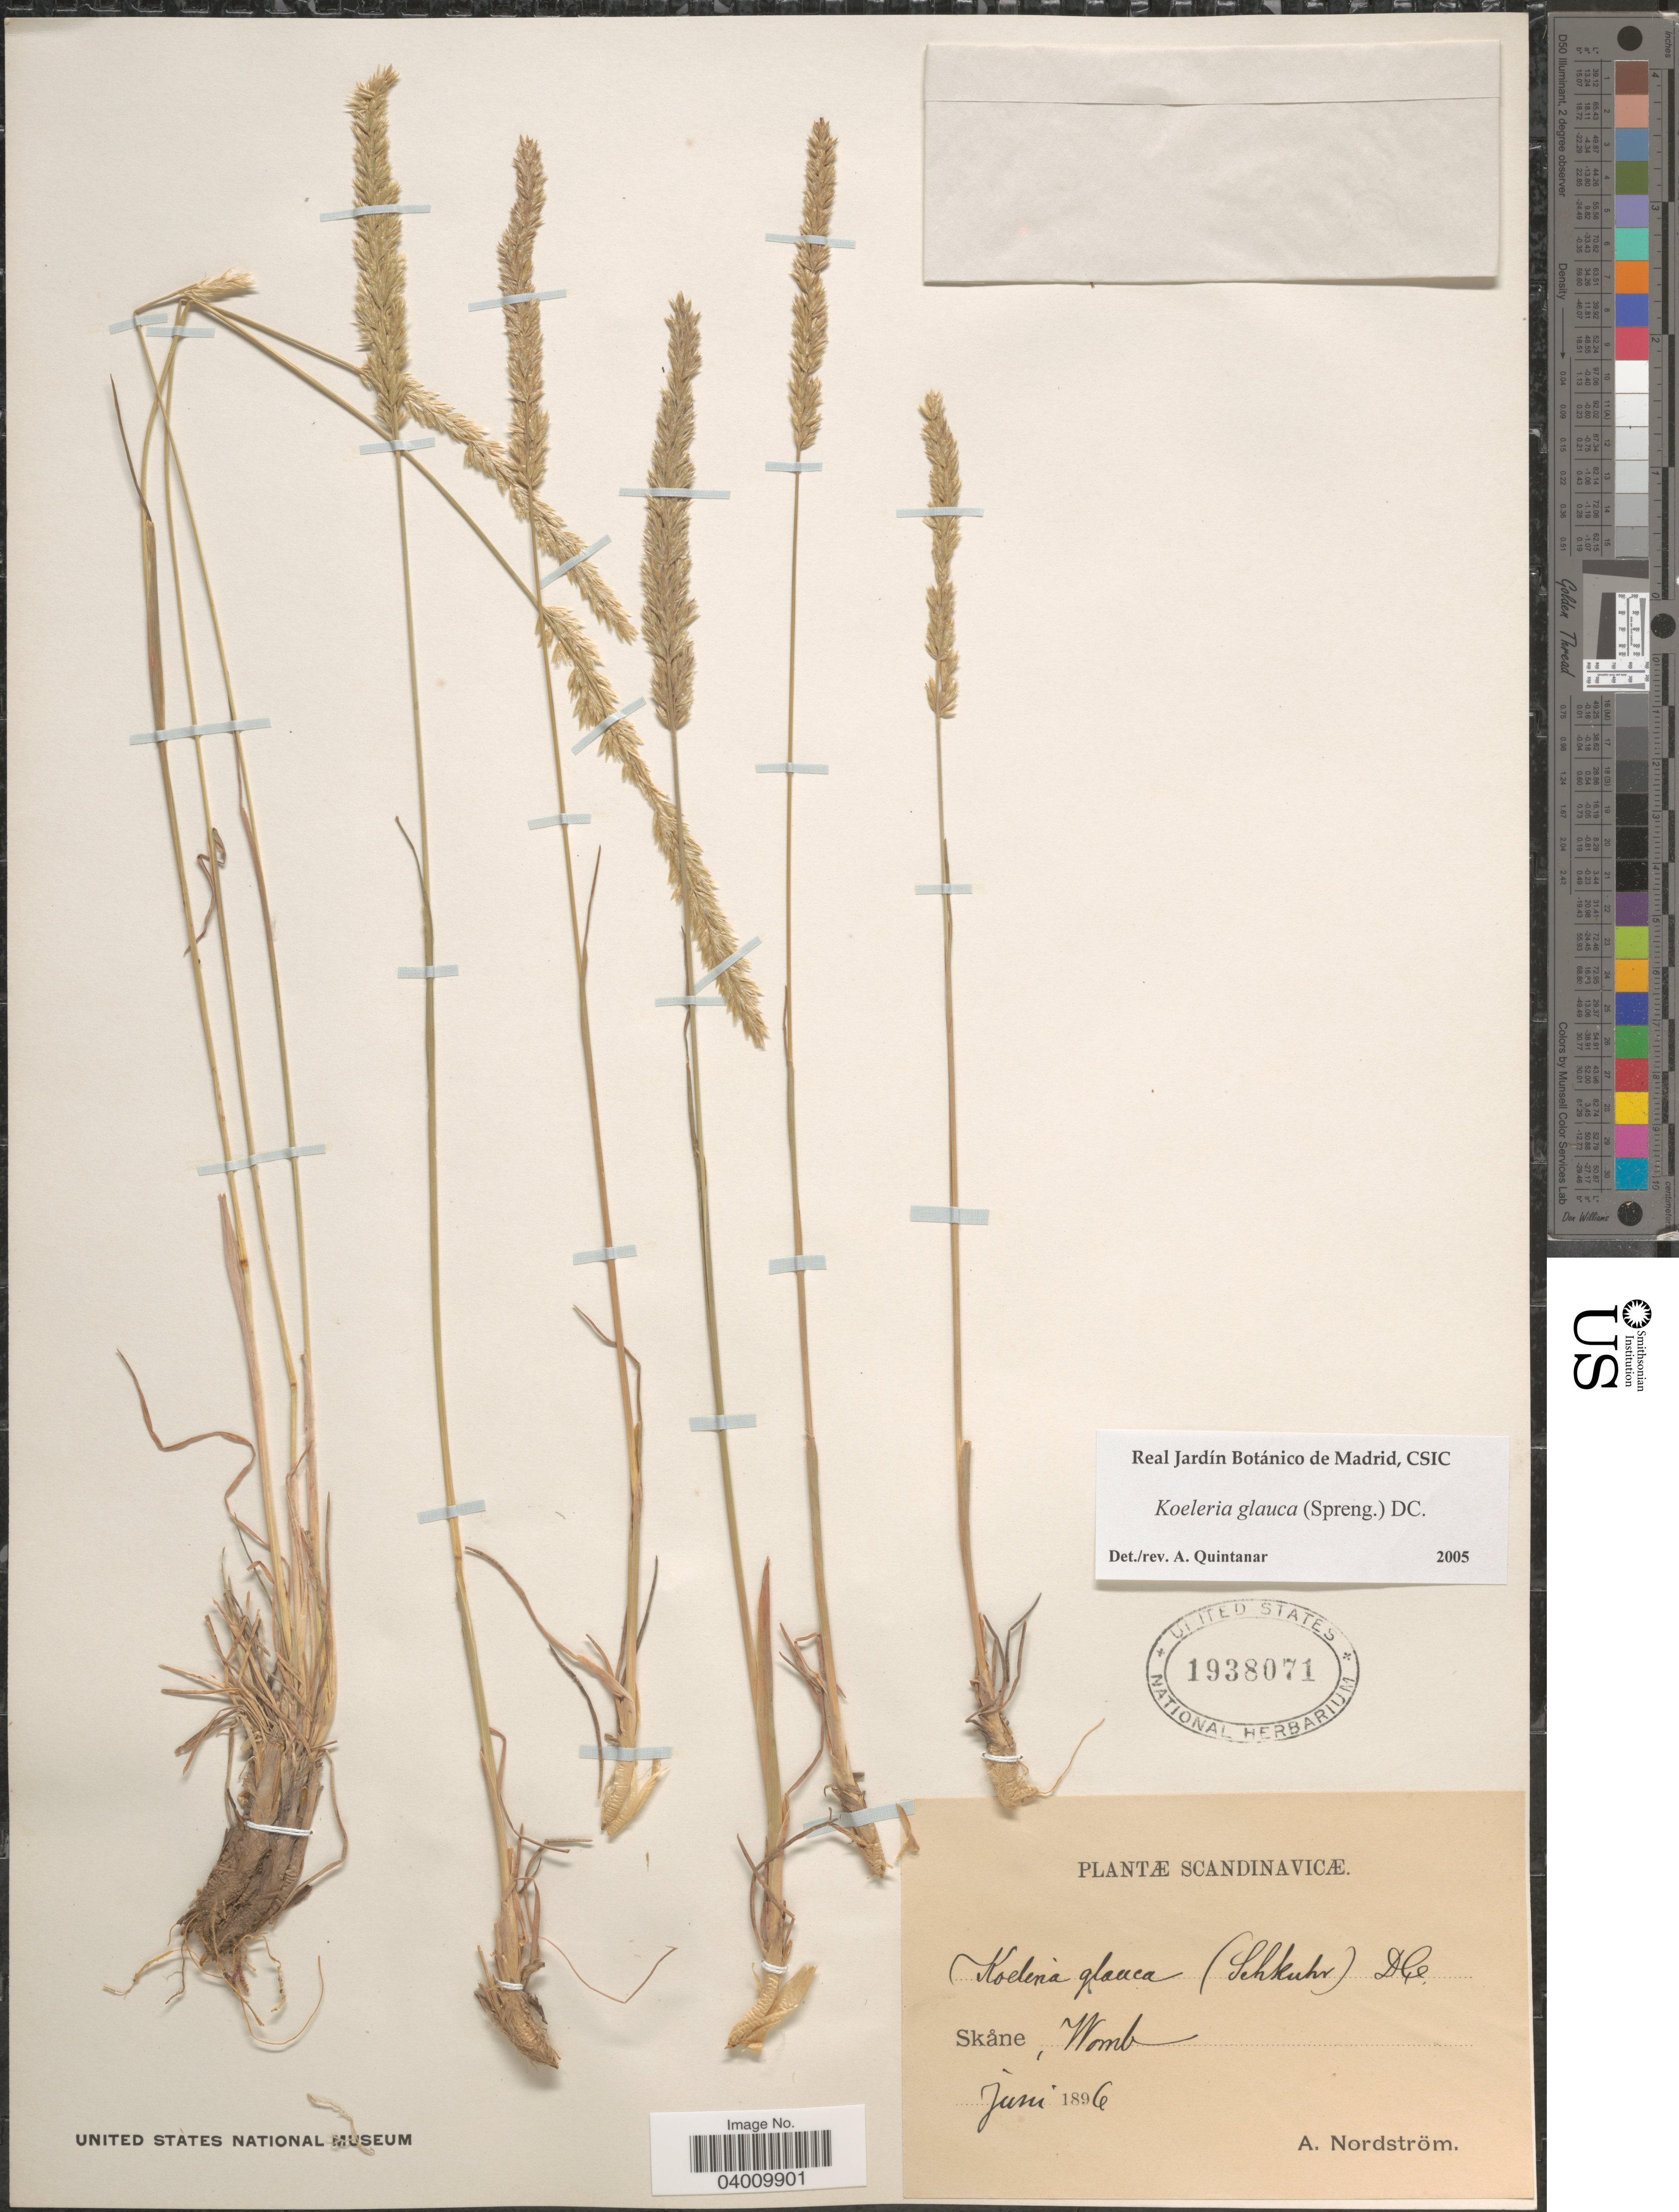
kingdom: Plantae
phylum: Tracheophyta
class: Liliopsida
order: Poales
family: Poaceae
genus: Koeleria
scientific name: Koeleria glauca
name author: (Spreng.) DC.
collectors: A. Nordström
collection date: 1896-06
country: Sweden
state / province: Skåne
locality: Scandinavicæ. Womb.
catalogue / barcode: US 1938071